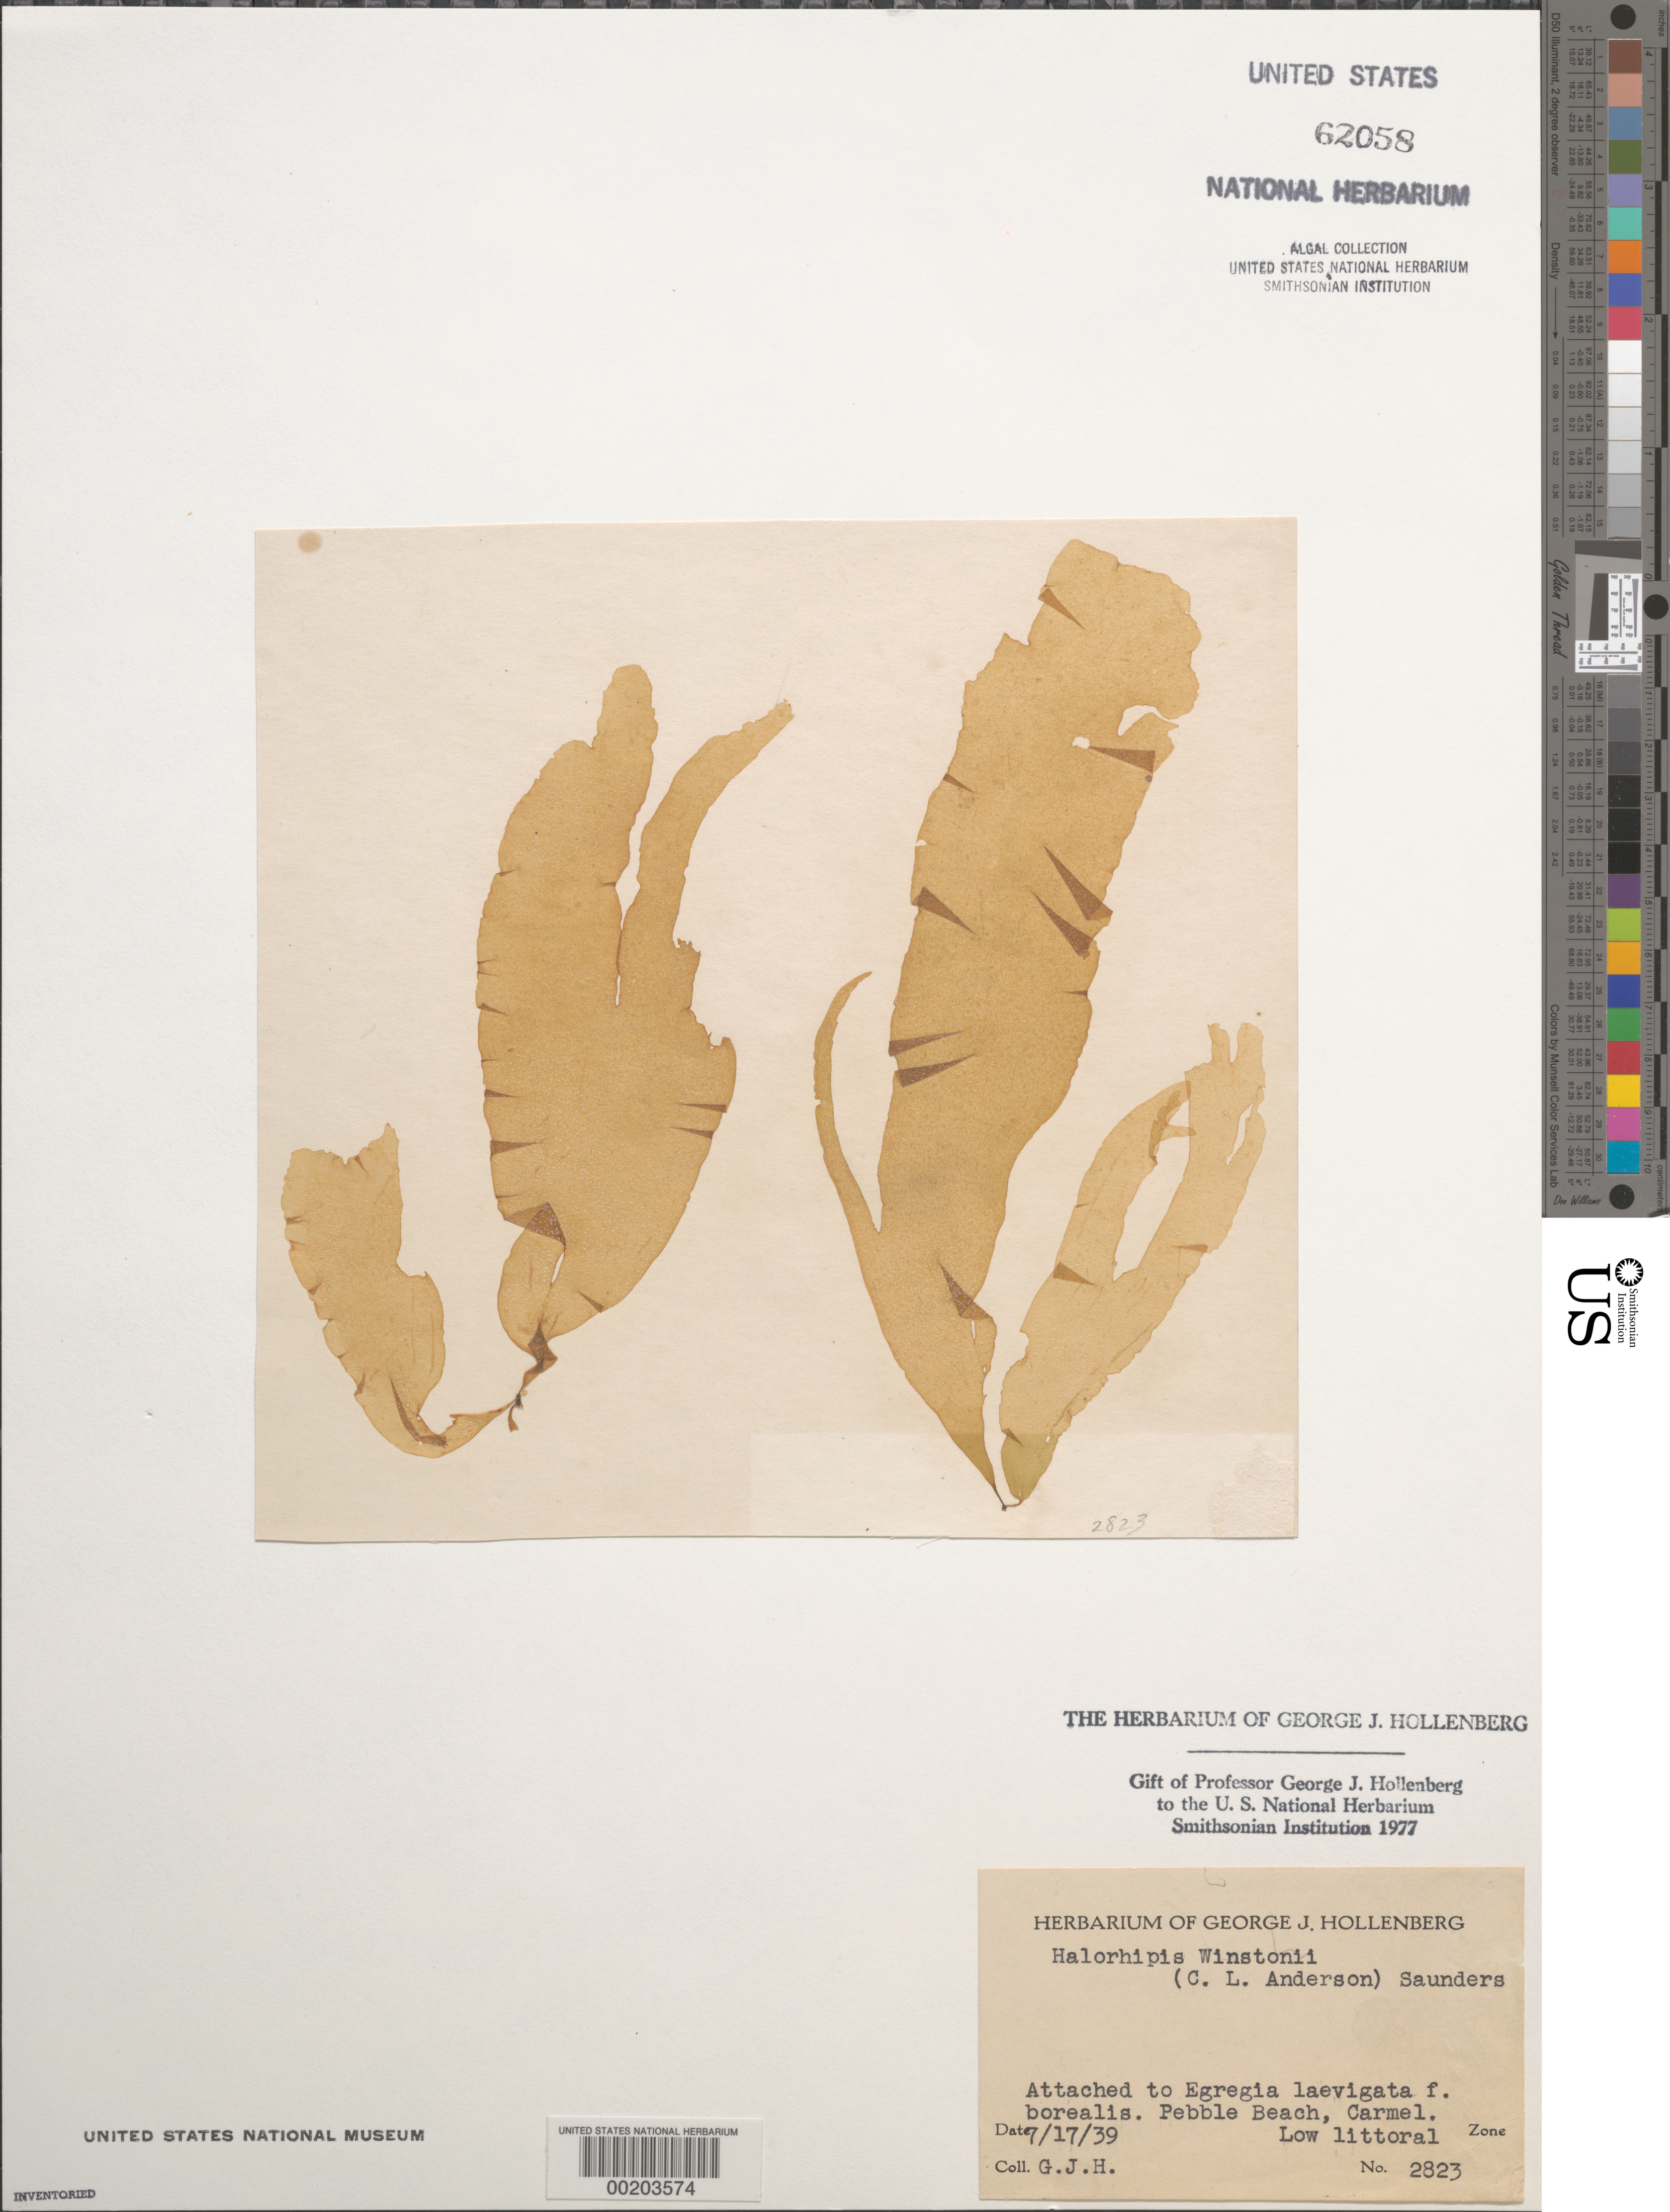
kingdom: Chromista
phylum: Ochrophyta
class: Phaeophyceae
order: Dictyosiphonales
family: Punctariaceae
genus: Halorhipis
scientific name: Halorhipis winstonii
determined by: Hollenberg, George J.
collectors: G. Hollenberg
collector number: GJH 2823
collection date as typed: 17 Jul 1939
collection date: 1939-07-17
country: United States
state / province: California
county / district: Monterey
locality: Pebble Beach, Carmel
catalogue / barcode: US 62058